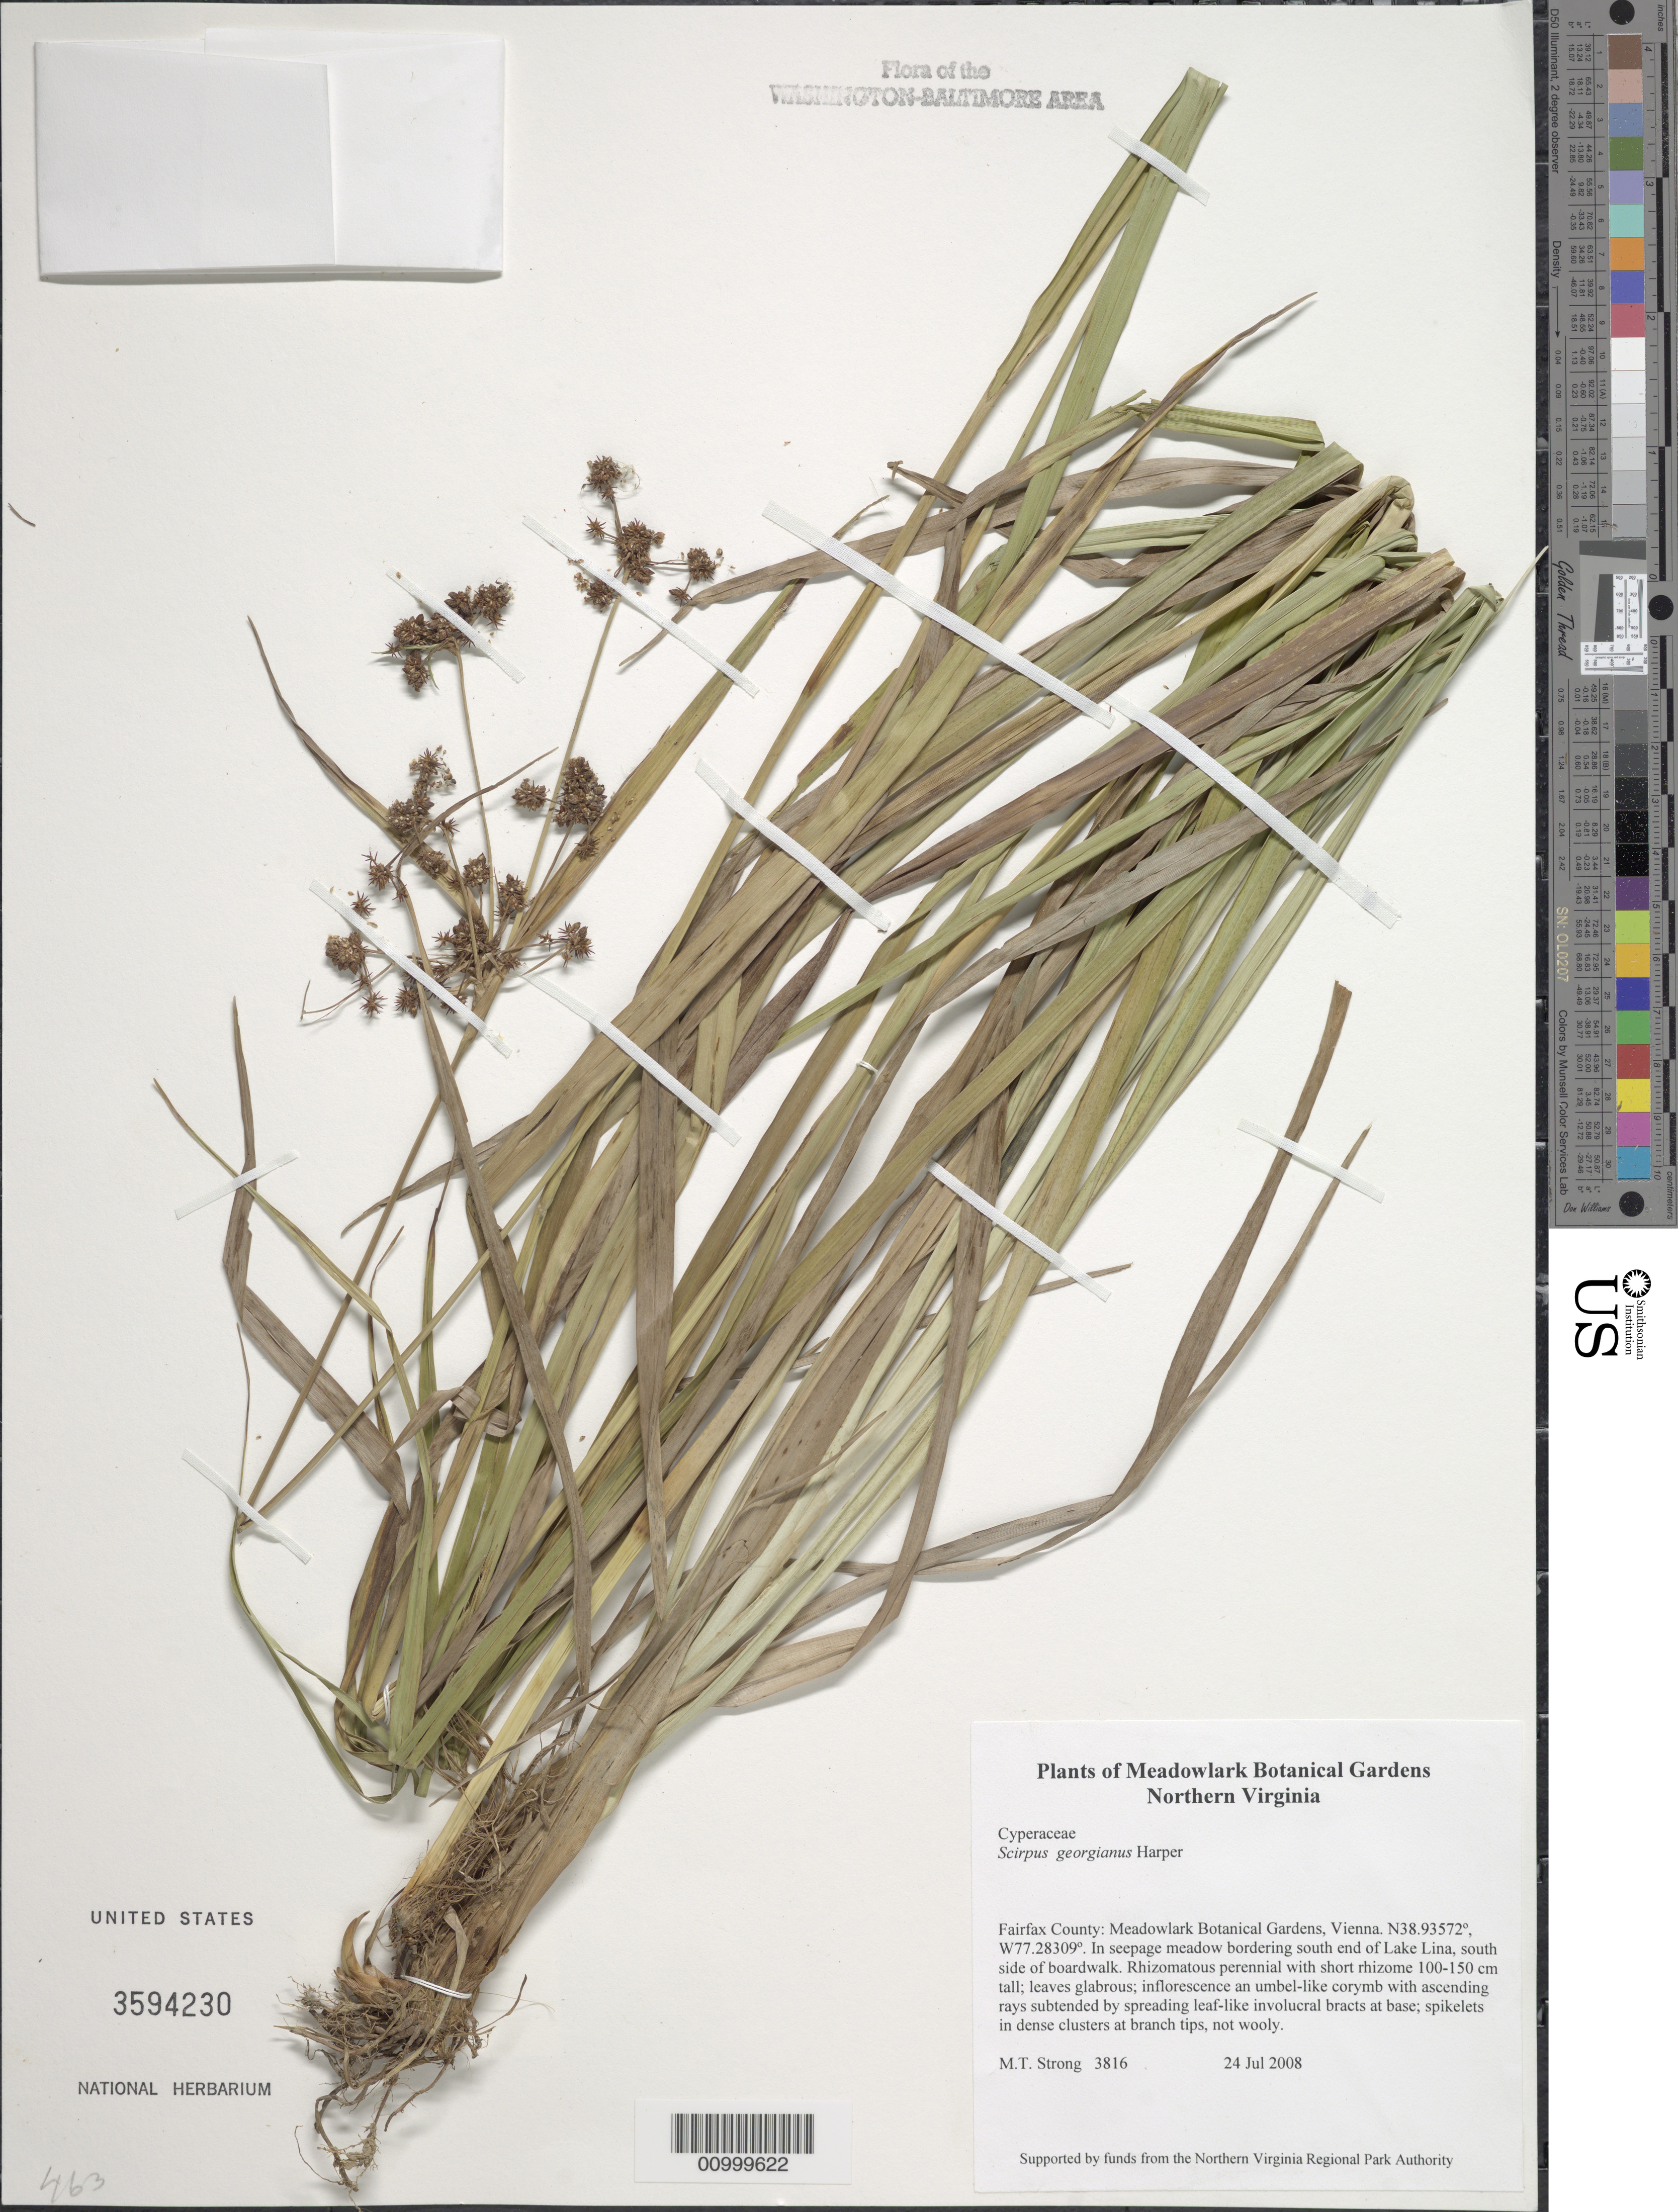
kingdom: Plantae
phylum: Tracheophyta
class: Liliopsida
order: Poales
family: Cyperaceae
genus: Scirpus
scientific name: Scirpus georgianus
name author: R.M. Harper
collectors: M. T. Strong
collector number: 3816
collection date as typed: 24 Jul 2008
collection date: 2008-07-24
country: United States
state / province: Virginia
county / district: Fairfax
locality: Meadowlark Botanical Gardens, Vienna. South end of Lake Lina.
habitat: In seepage meadow bordering south end of lake, south side of boardwalk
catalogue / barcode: US 3594230